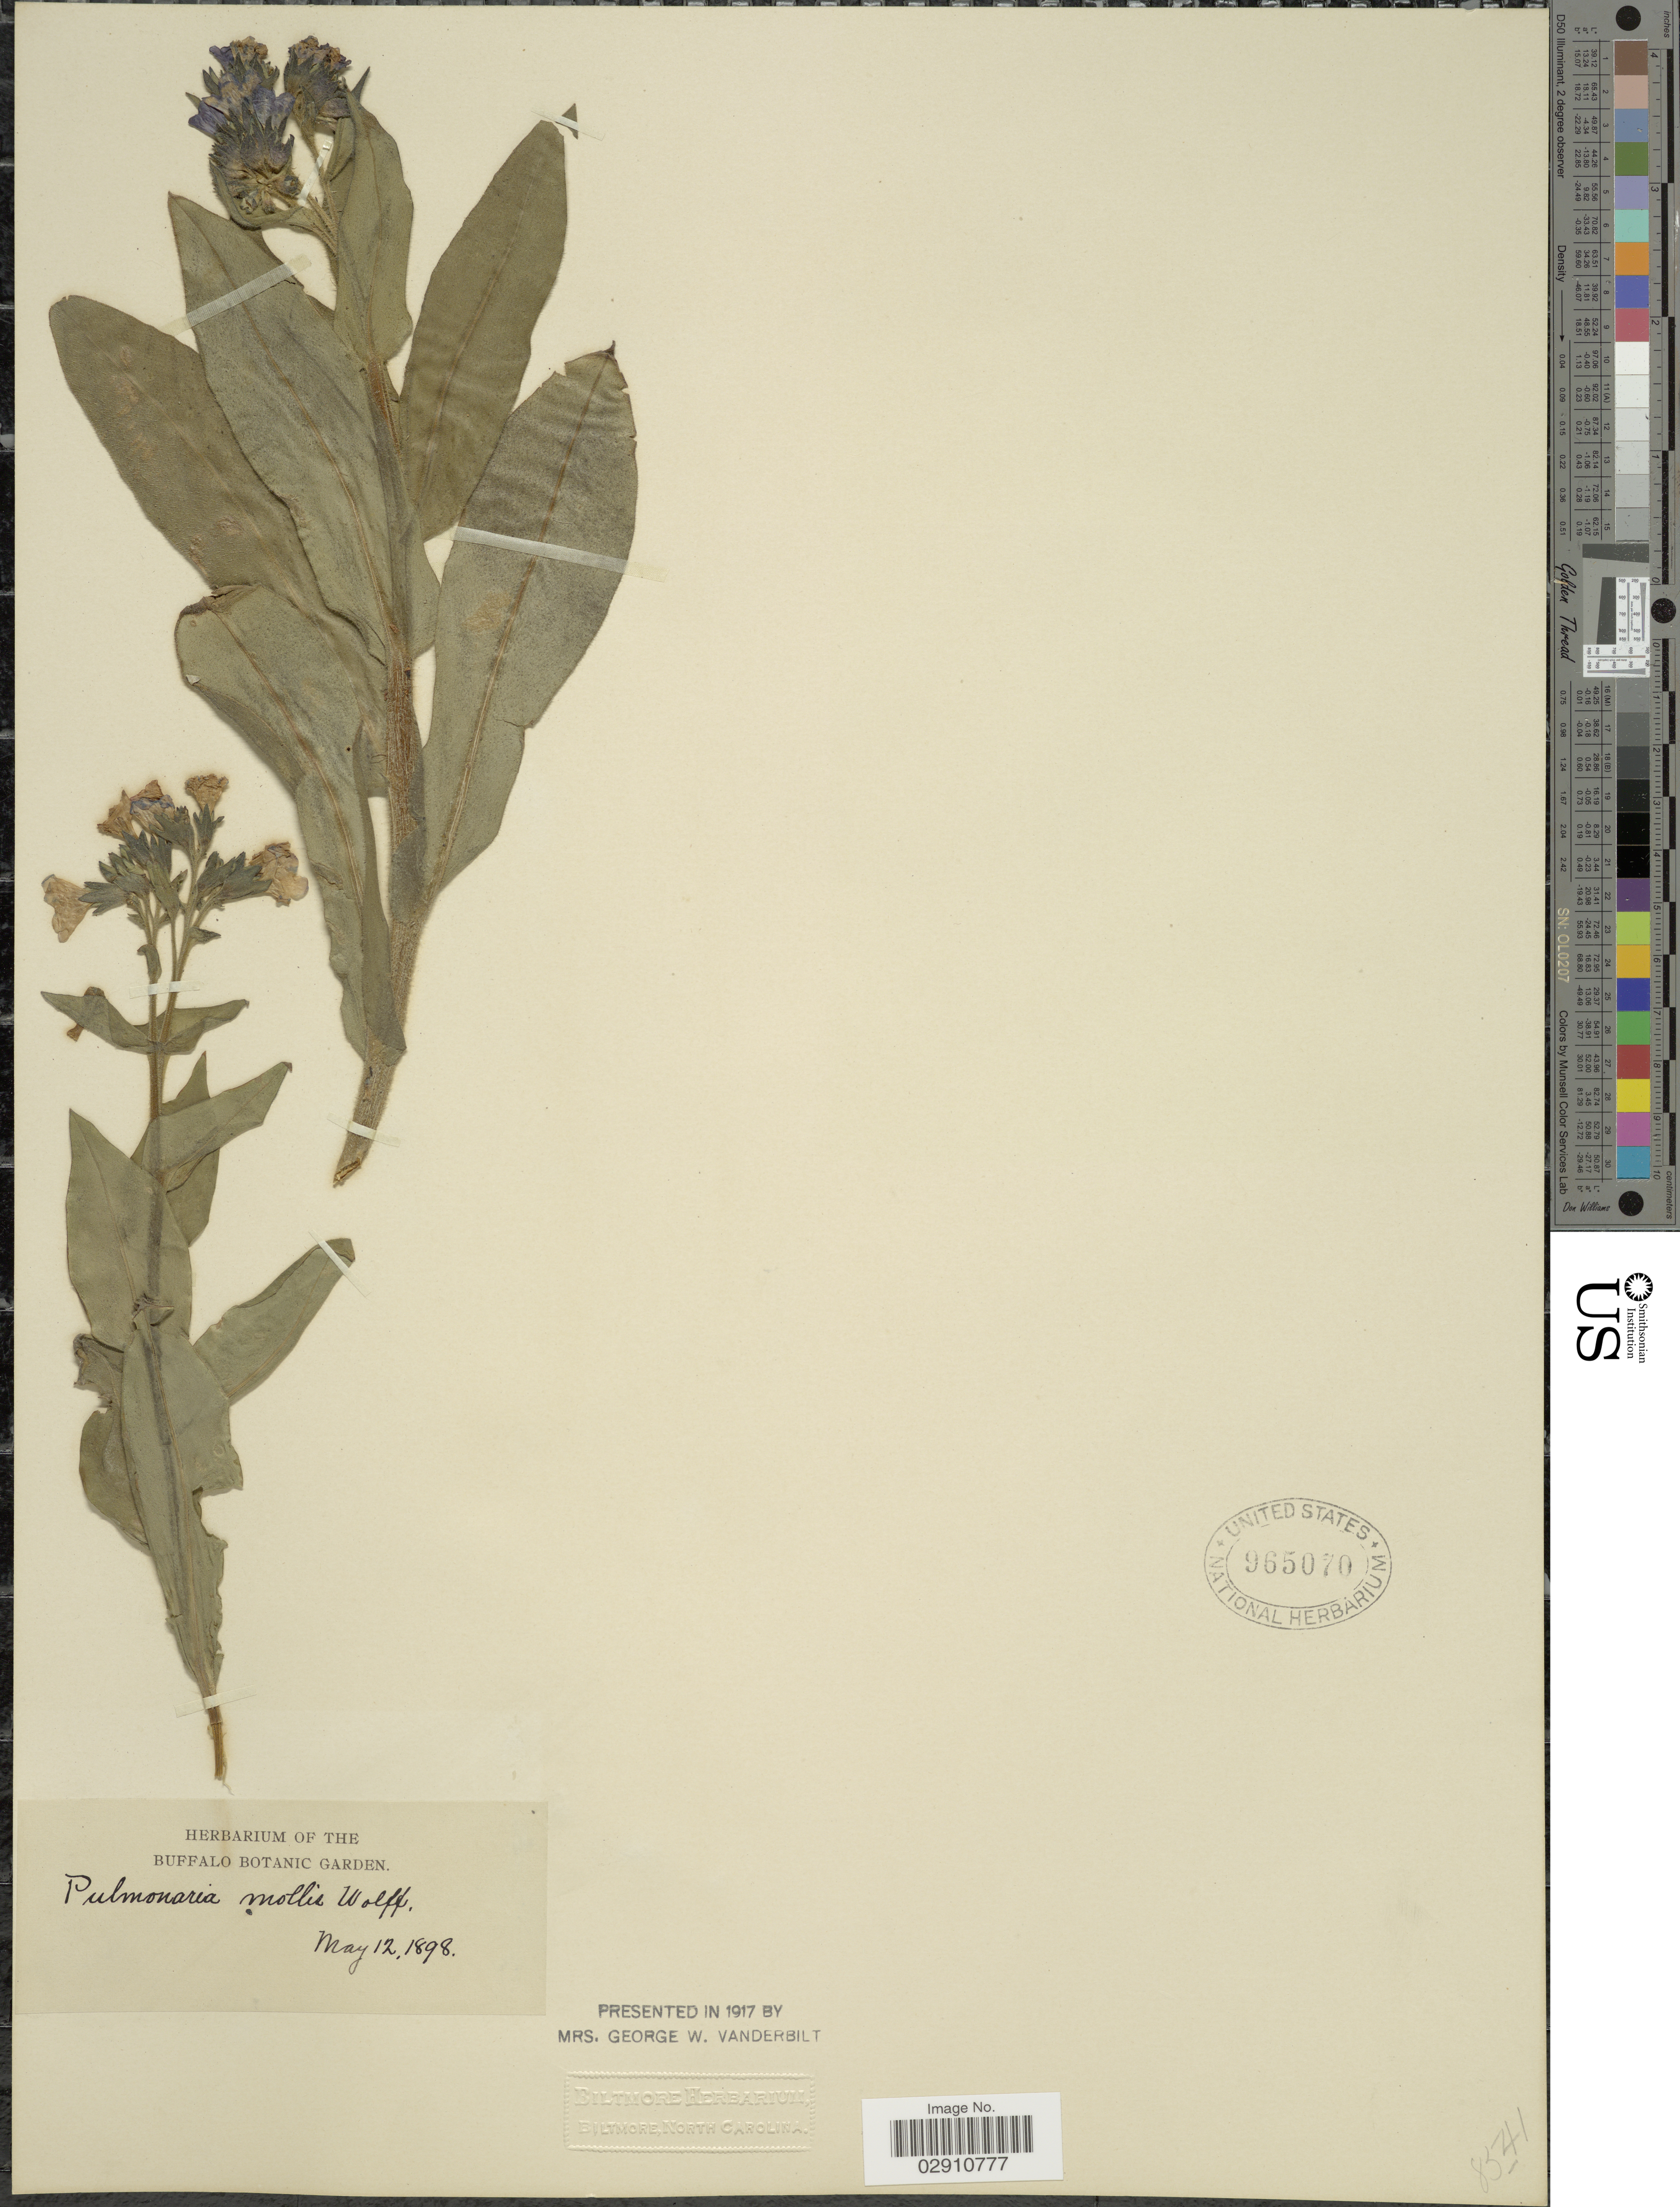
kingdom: Plantae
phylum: Tracheophyta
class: Magnoliopsida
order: Boraginales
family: Boraginaceae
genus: Pulmonaria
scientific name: Pulmonaria mollis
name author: J.F. Wolff ex Hornem.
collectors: ex herb. Buffalo Botanic Garden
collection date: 1898-05-12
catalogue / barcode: US 965070